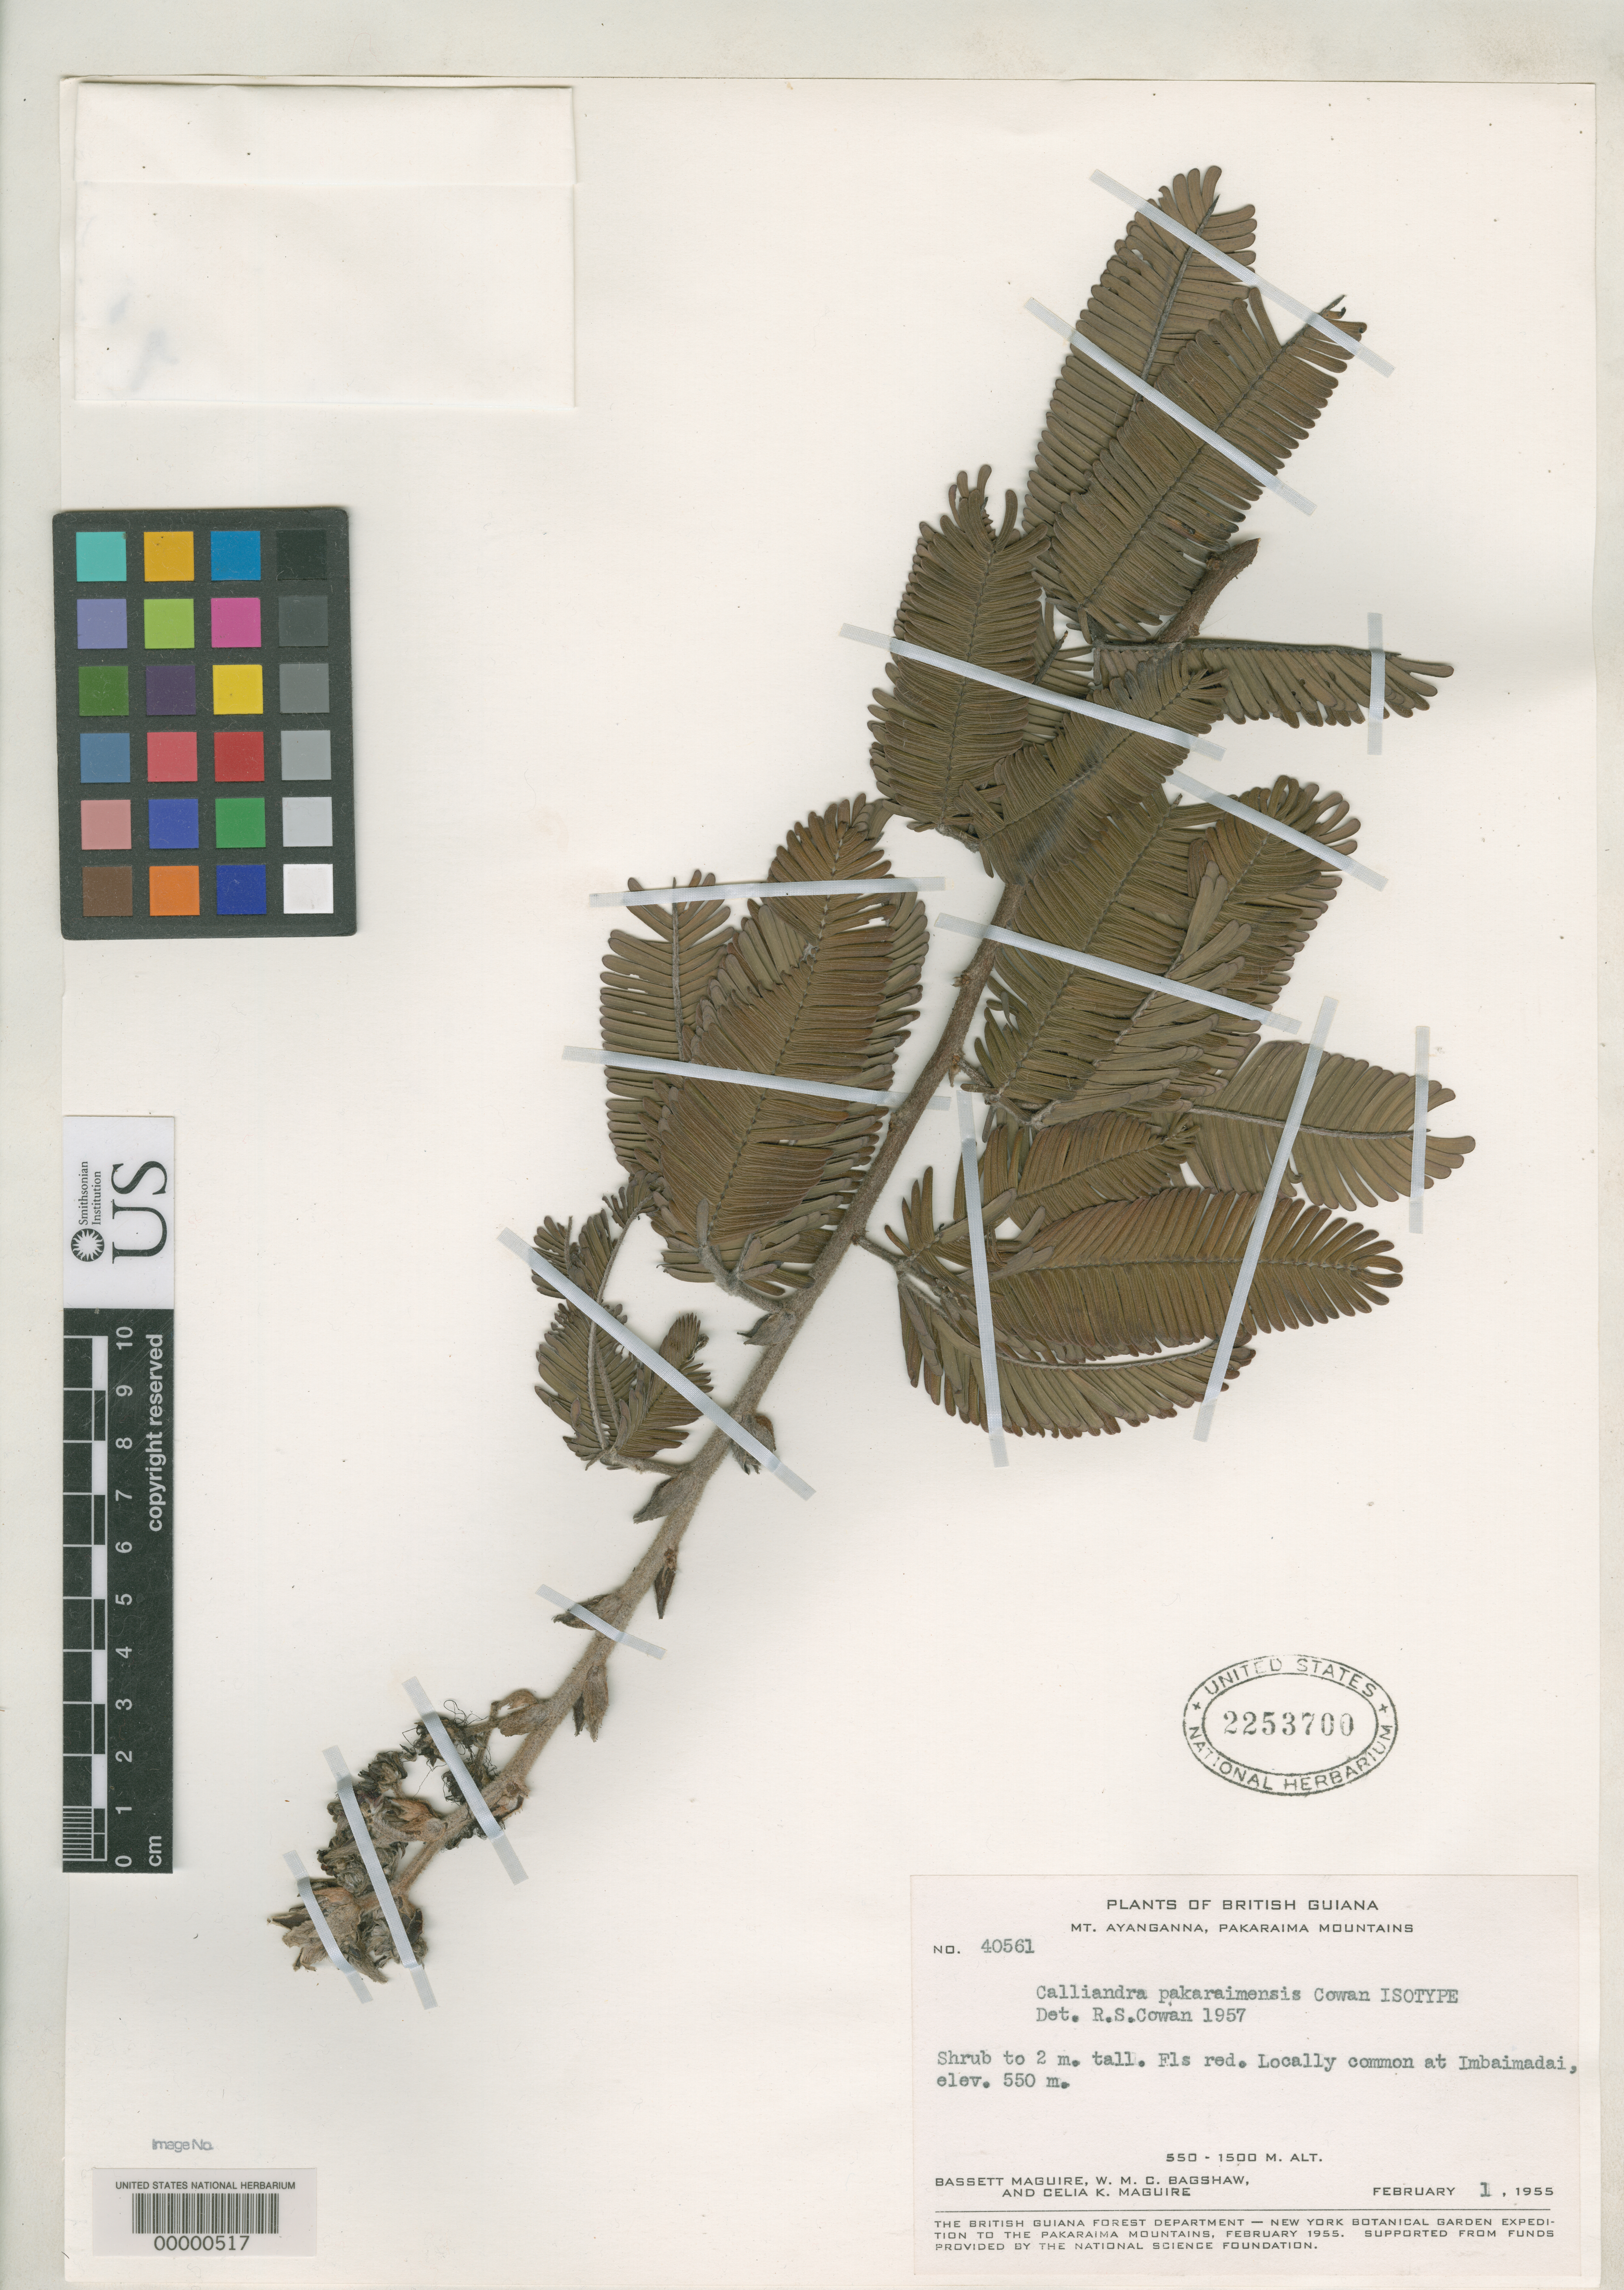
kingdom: Plantae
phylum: Tracheophyta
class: Magnoliopsida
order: Fabales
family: Fabaceae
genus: Calliandra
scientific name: Calliandra pakaraimensis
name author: R.S. Cowan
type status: Isotype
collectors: B. Maguire, M. Bagshaw & C. K. Maguire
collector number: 40561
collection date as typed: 01 Feb 1955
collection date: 1955-02-01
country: Guyana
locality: Imbaimadai, Mount Ayanganna, Palaraima mountains.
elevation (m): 850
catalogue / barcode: US 2253700